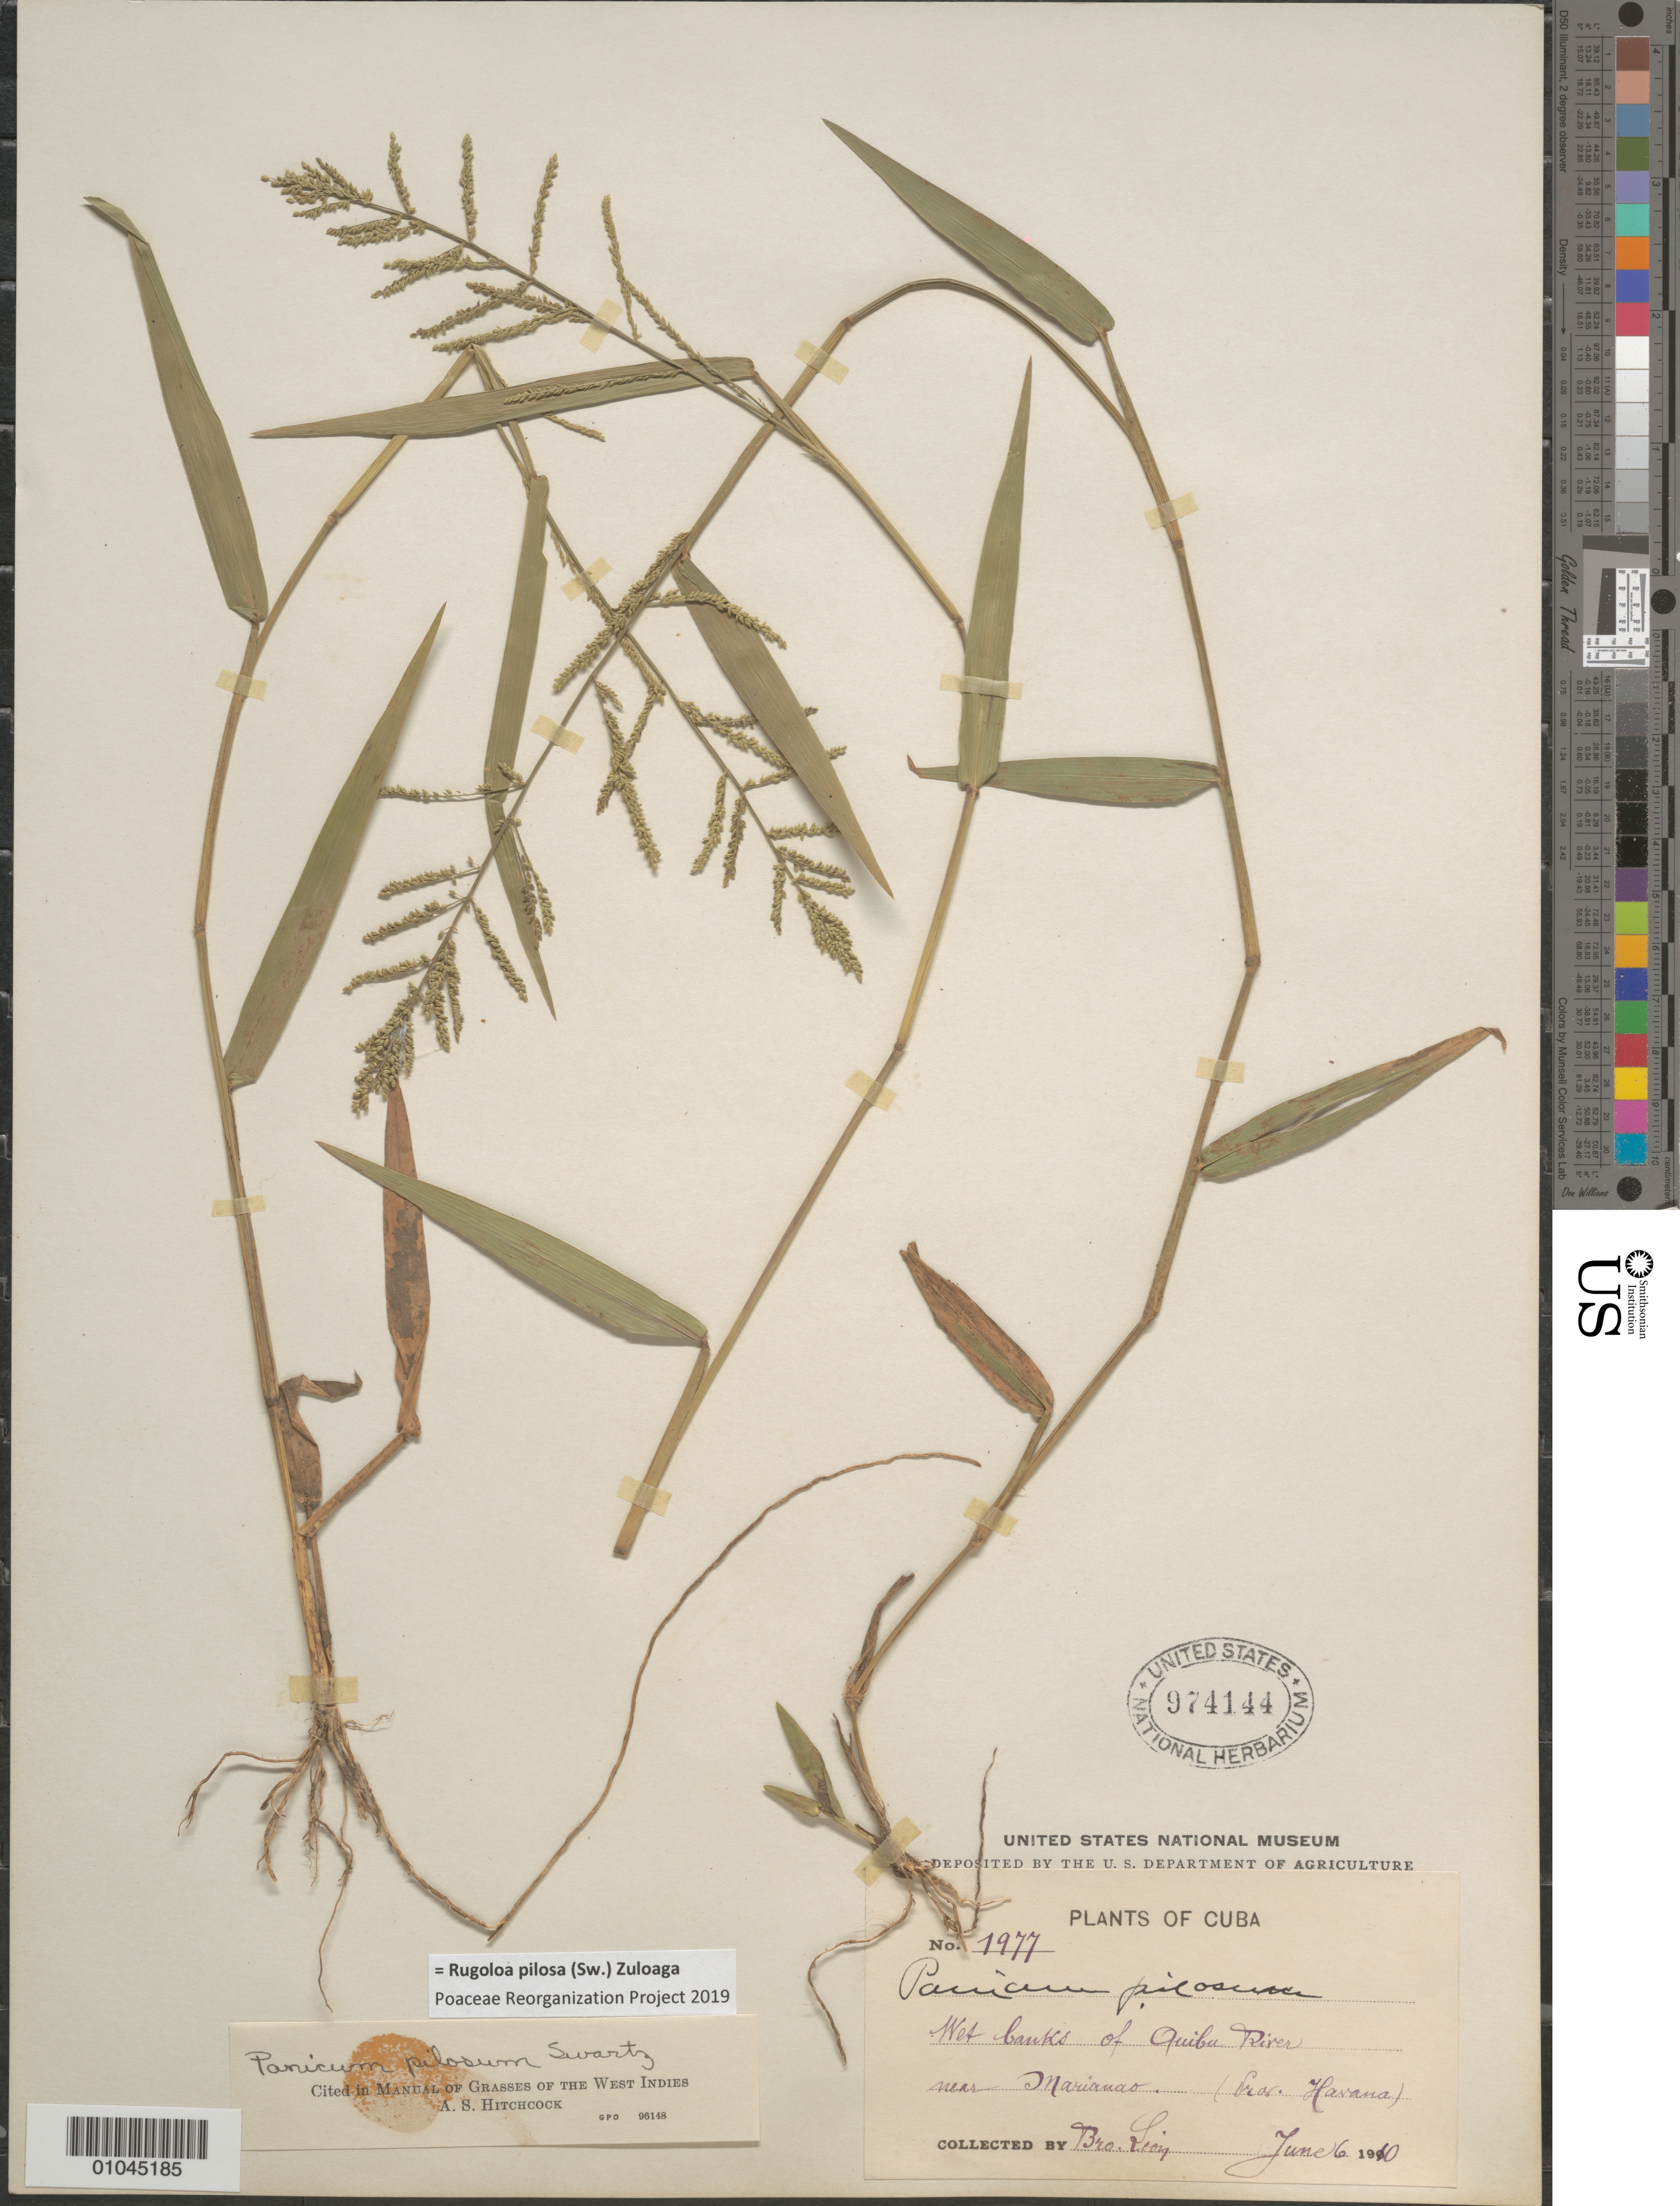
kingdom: Plantae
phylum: Tracheophyta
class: Liliopsida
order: Poales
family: Poaceae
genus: Panicum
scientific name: Panicum pilosum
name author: Sw.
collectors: Bro. León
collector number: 1977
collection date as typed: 06 Jun 1910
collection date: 1910-06-06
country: Cuba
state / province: La Habana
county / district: Municipio Playa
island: Cuba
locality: Quiba River near Marianao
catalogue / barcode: US 974144